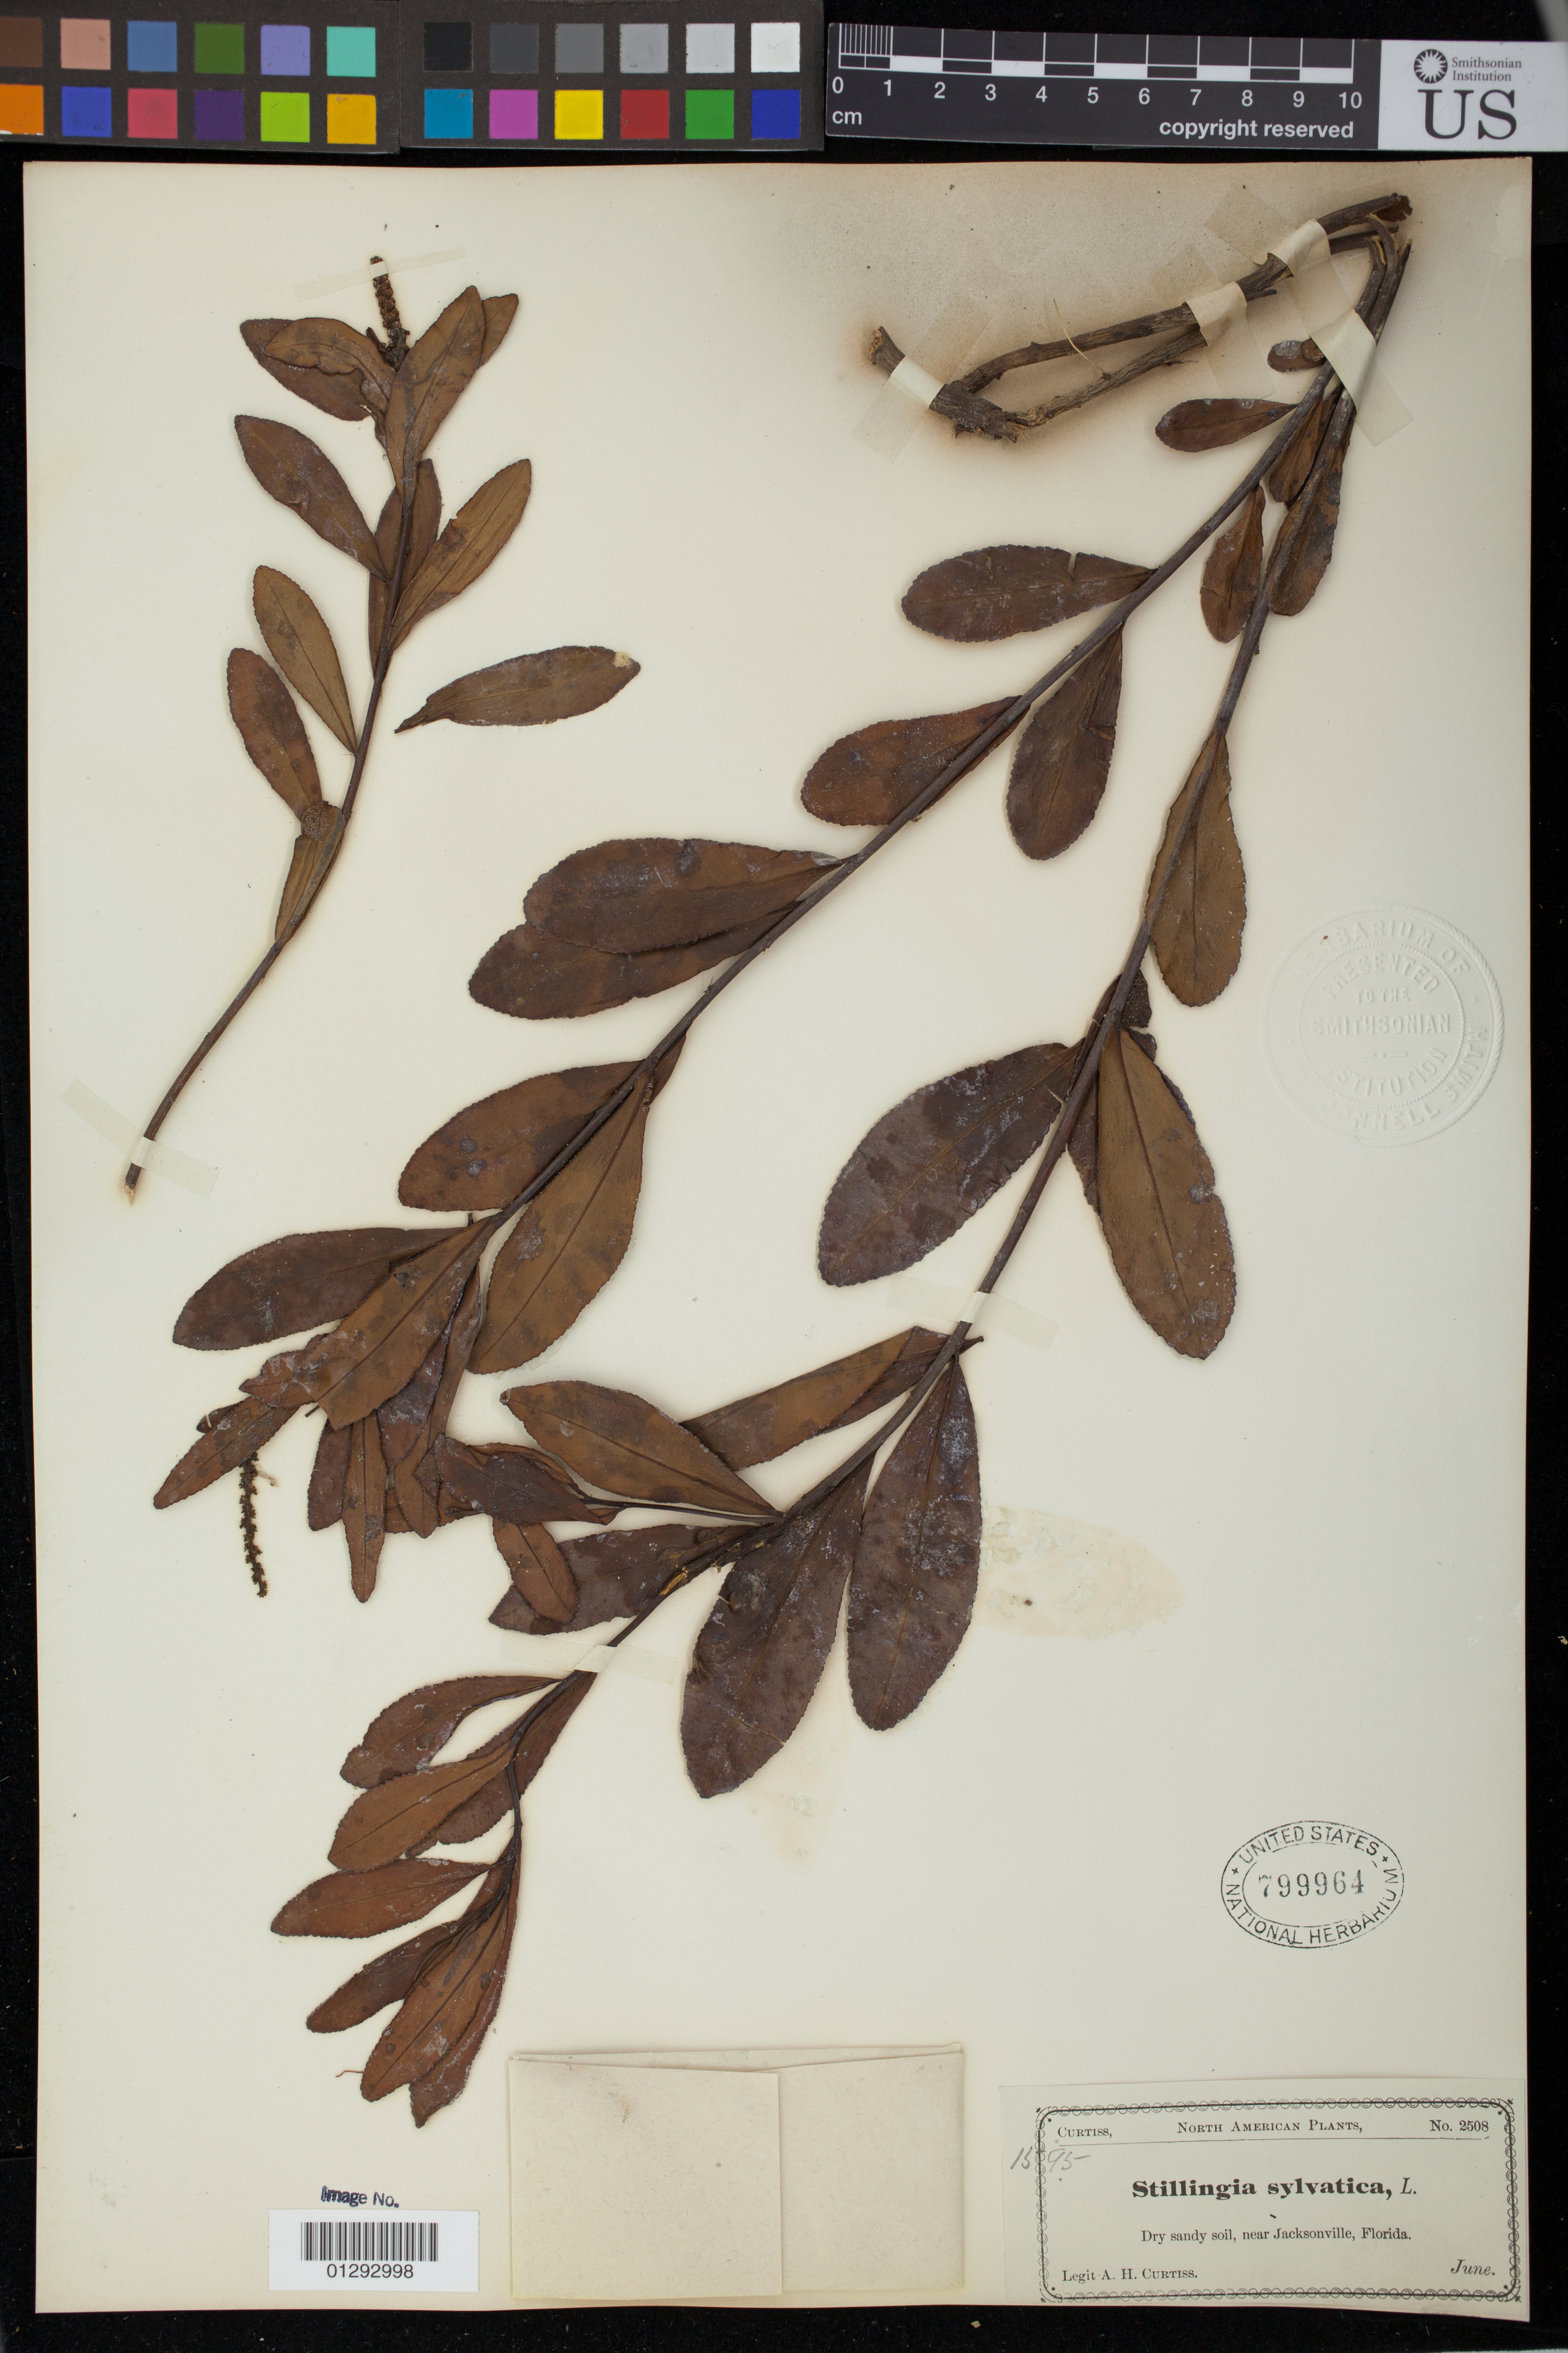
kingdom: Plantae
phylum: Tracheophyta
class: Magnoliopsida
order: Malpighiales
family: Euphorbiaceae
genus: Stillingia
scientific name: Stillingia sylvatica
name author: L.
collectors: A. H. Curtiss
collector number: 2508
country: United States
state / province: Florida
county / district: Duval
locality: Near Jacksonville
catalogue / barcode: US 799964